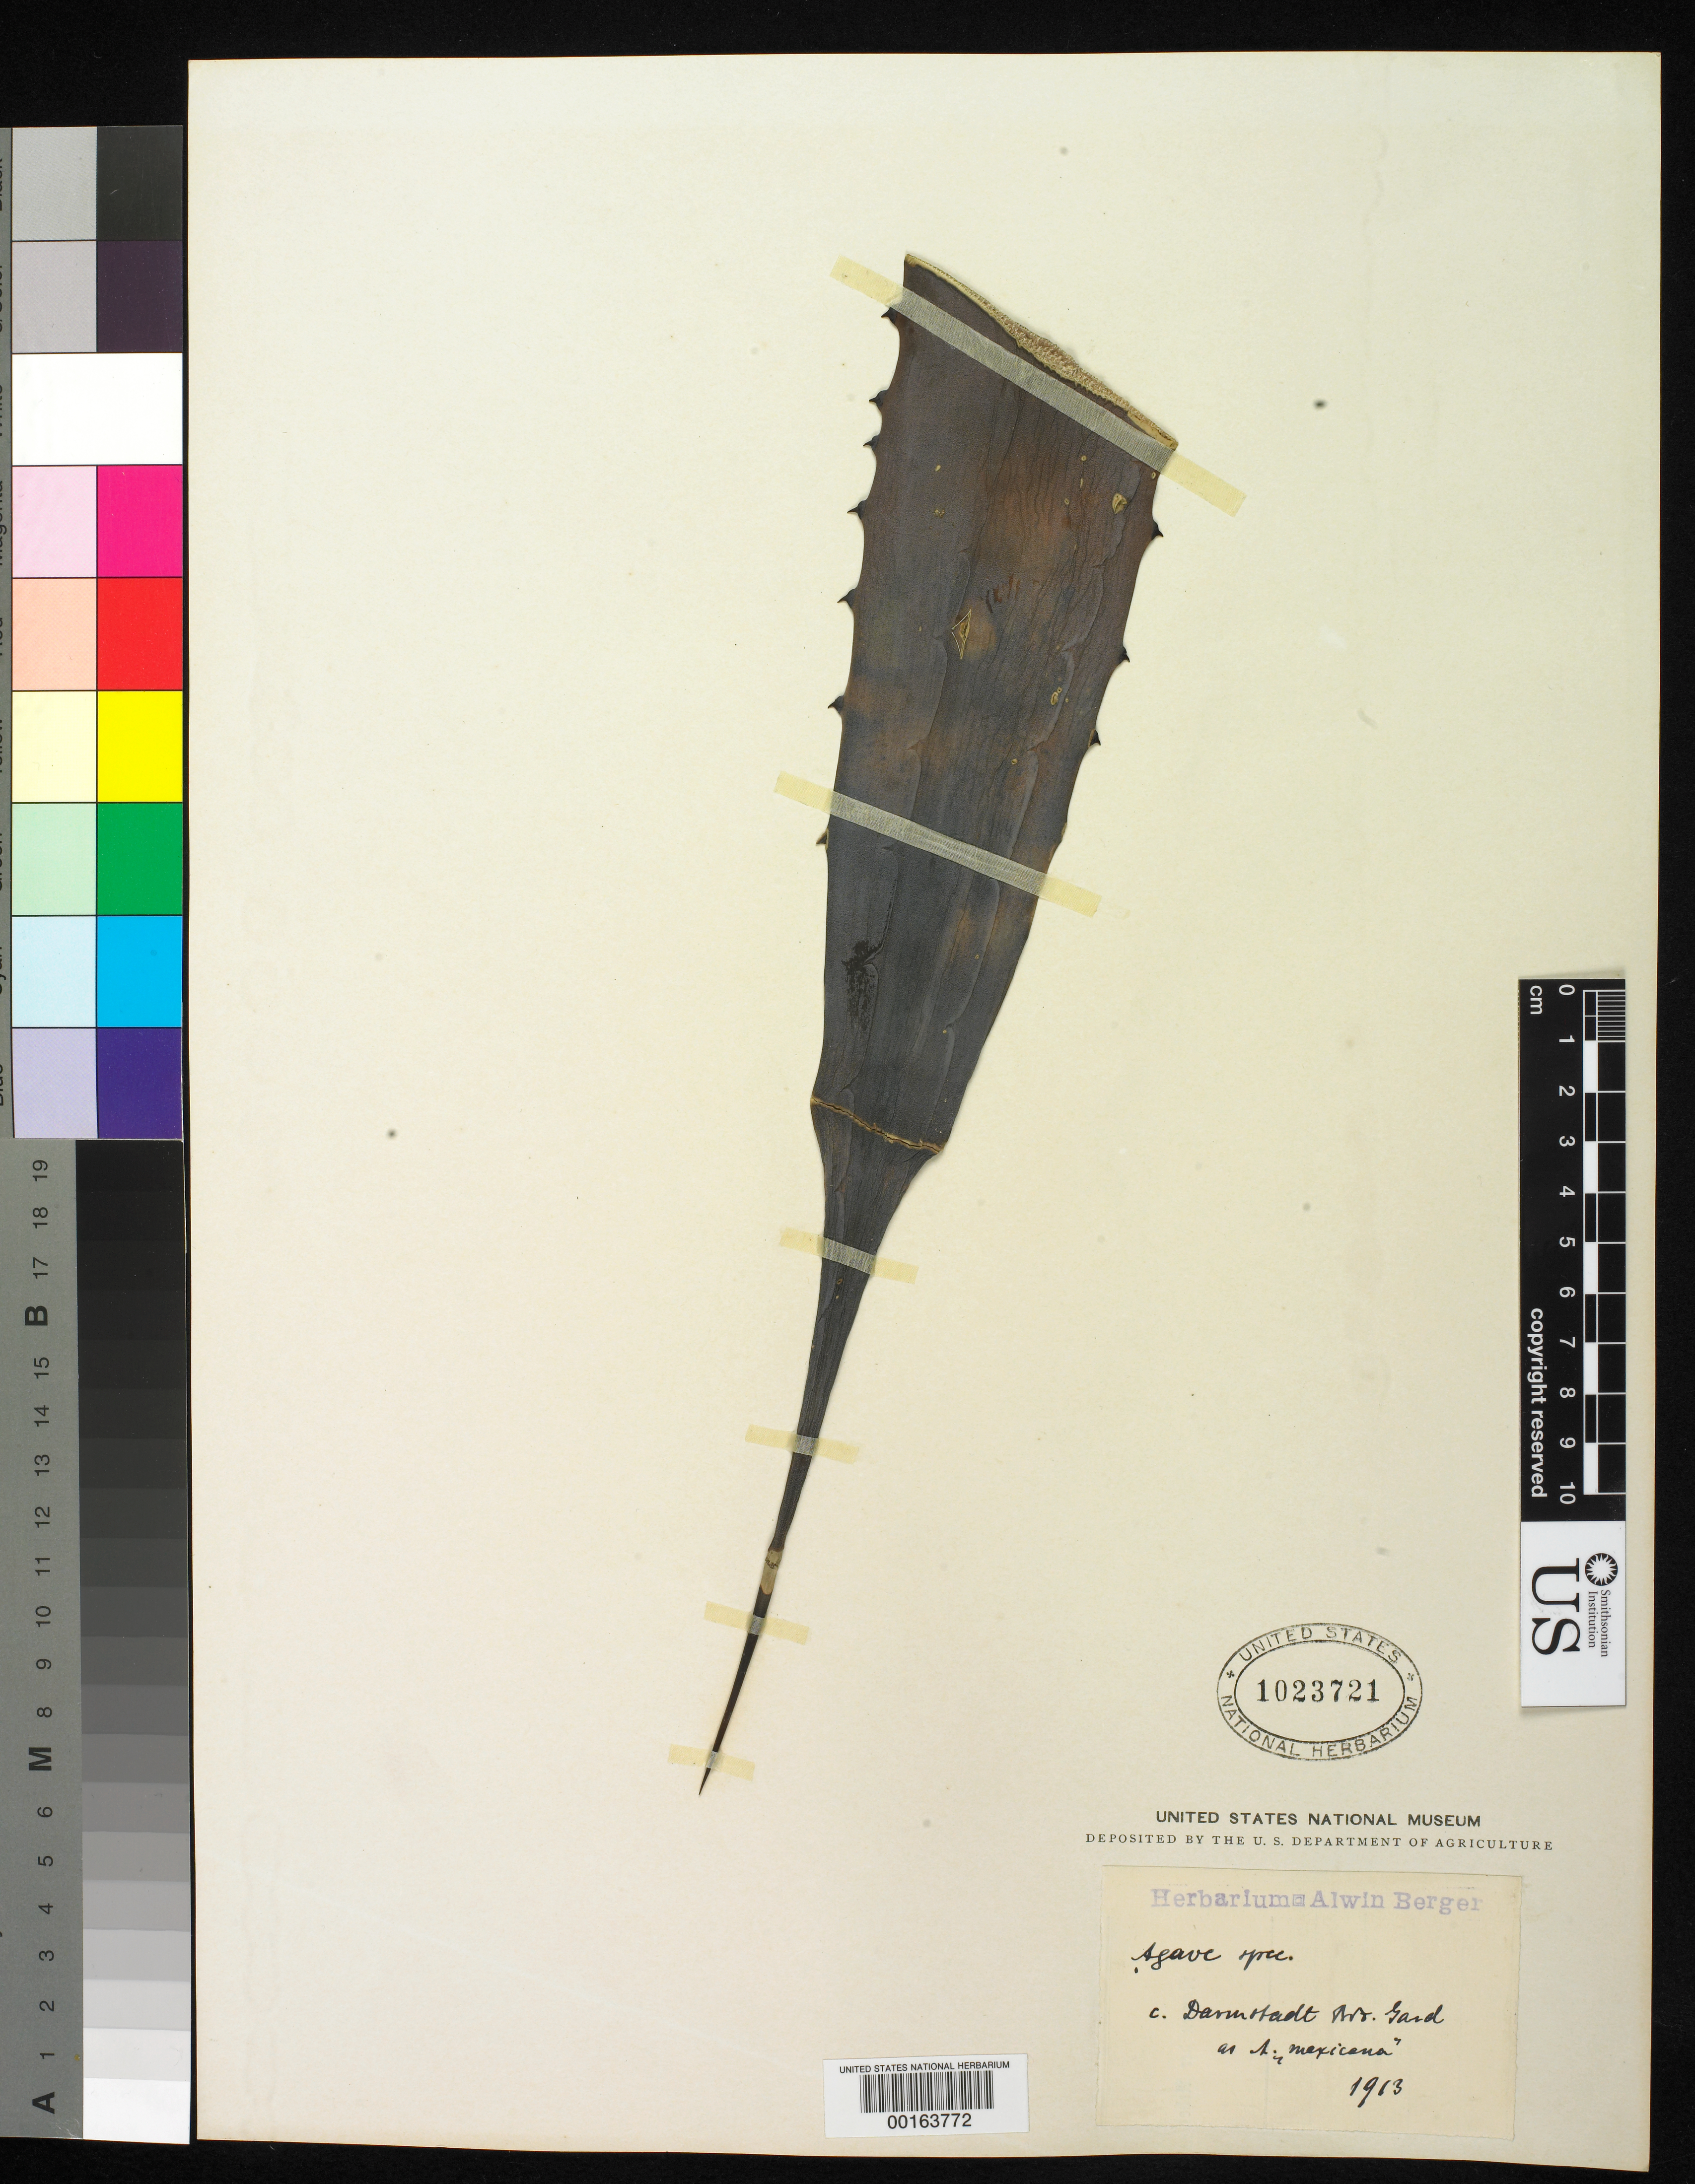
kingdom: Plantae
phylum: Tracheophyta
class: Liliopsida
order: Asparagales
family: Asparagaceae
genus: Agave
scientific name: Agave sp.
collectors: ex herb. A. Berger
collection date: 1909-06-02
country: Mexico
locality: Cultivated at La Mortola, Italy.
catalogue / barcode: US 1023721